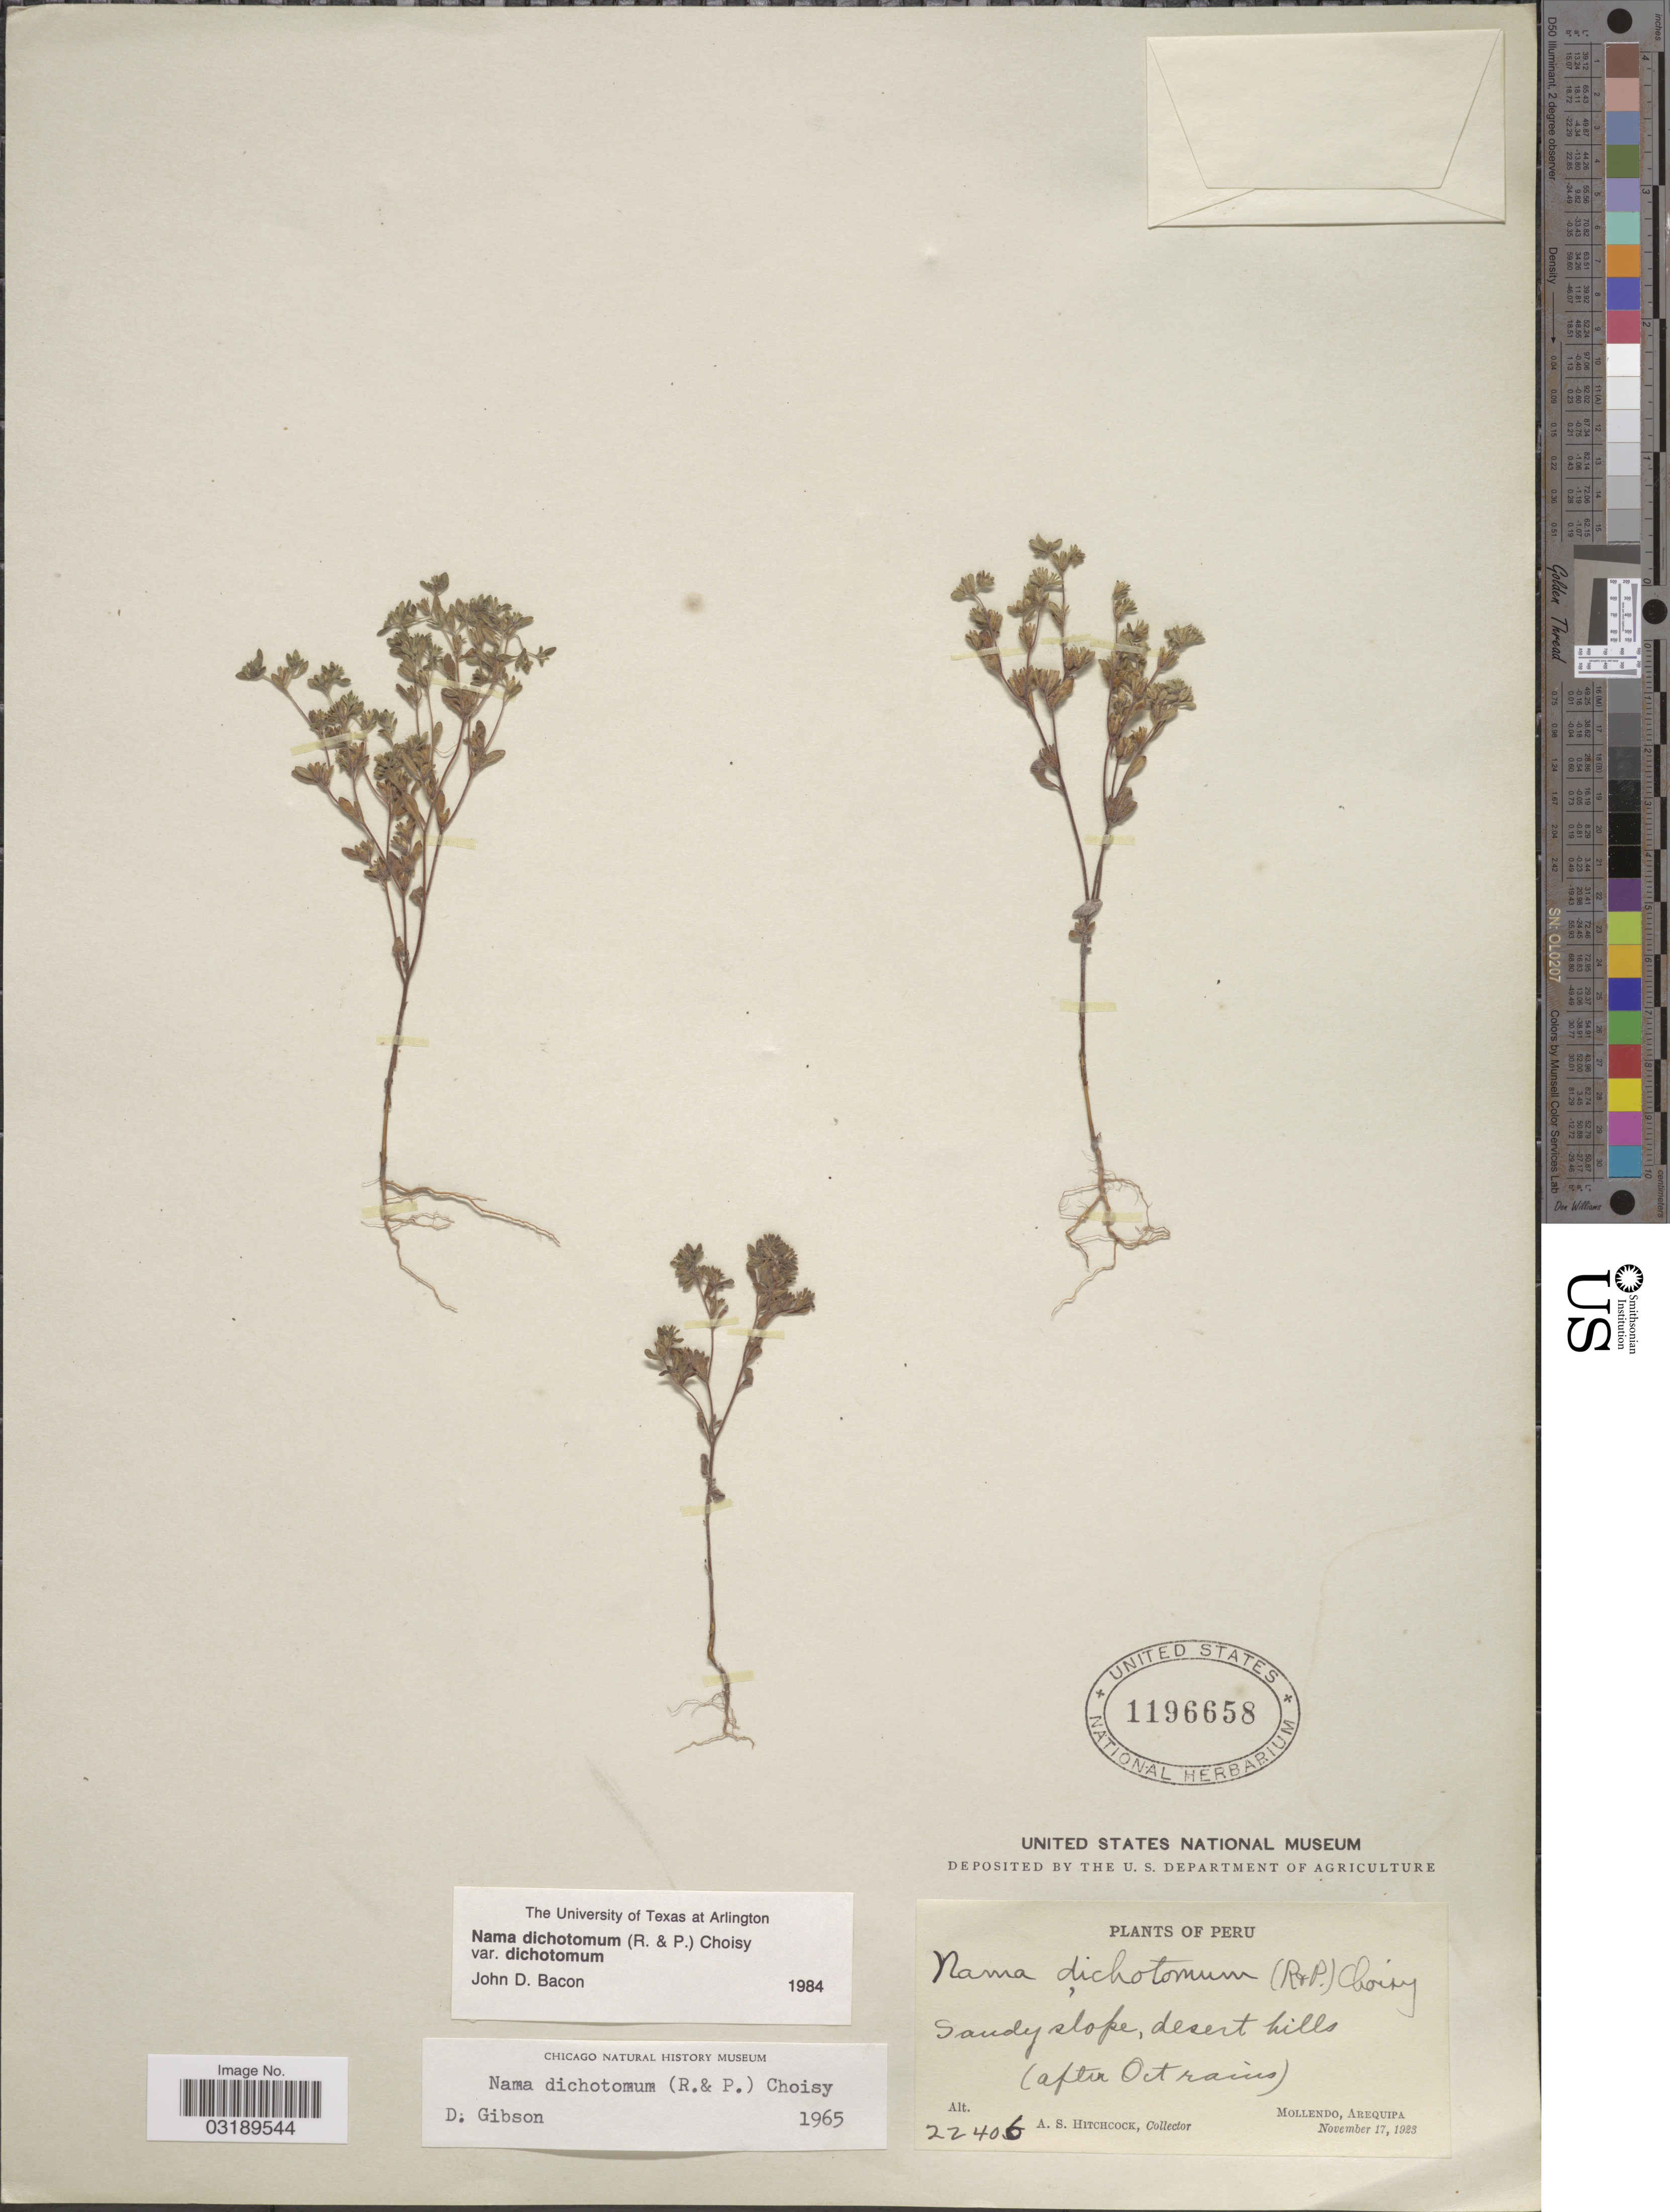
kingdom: Plantae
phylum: Tracheophyta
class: Magnoliopsida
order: Boraginales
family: Namaceae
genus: Nama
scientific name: Nama dichotoma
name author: (Ruiz & Pav.) Choisy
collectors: A. S. Hitchcock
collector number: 22406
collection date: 1923-11-17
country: Peru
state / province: Arequipa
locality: Mollendo.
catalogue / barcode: US 1196658